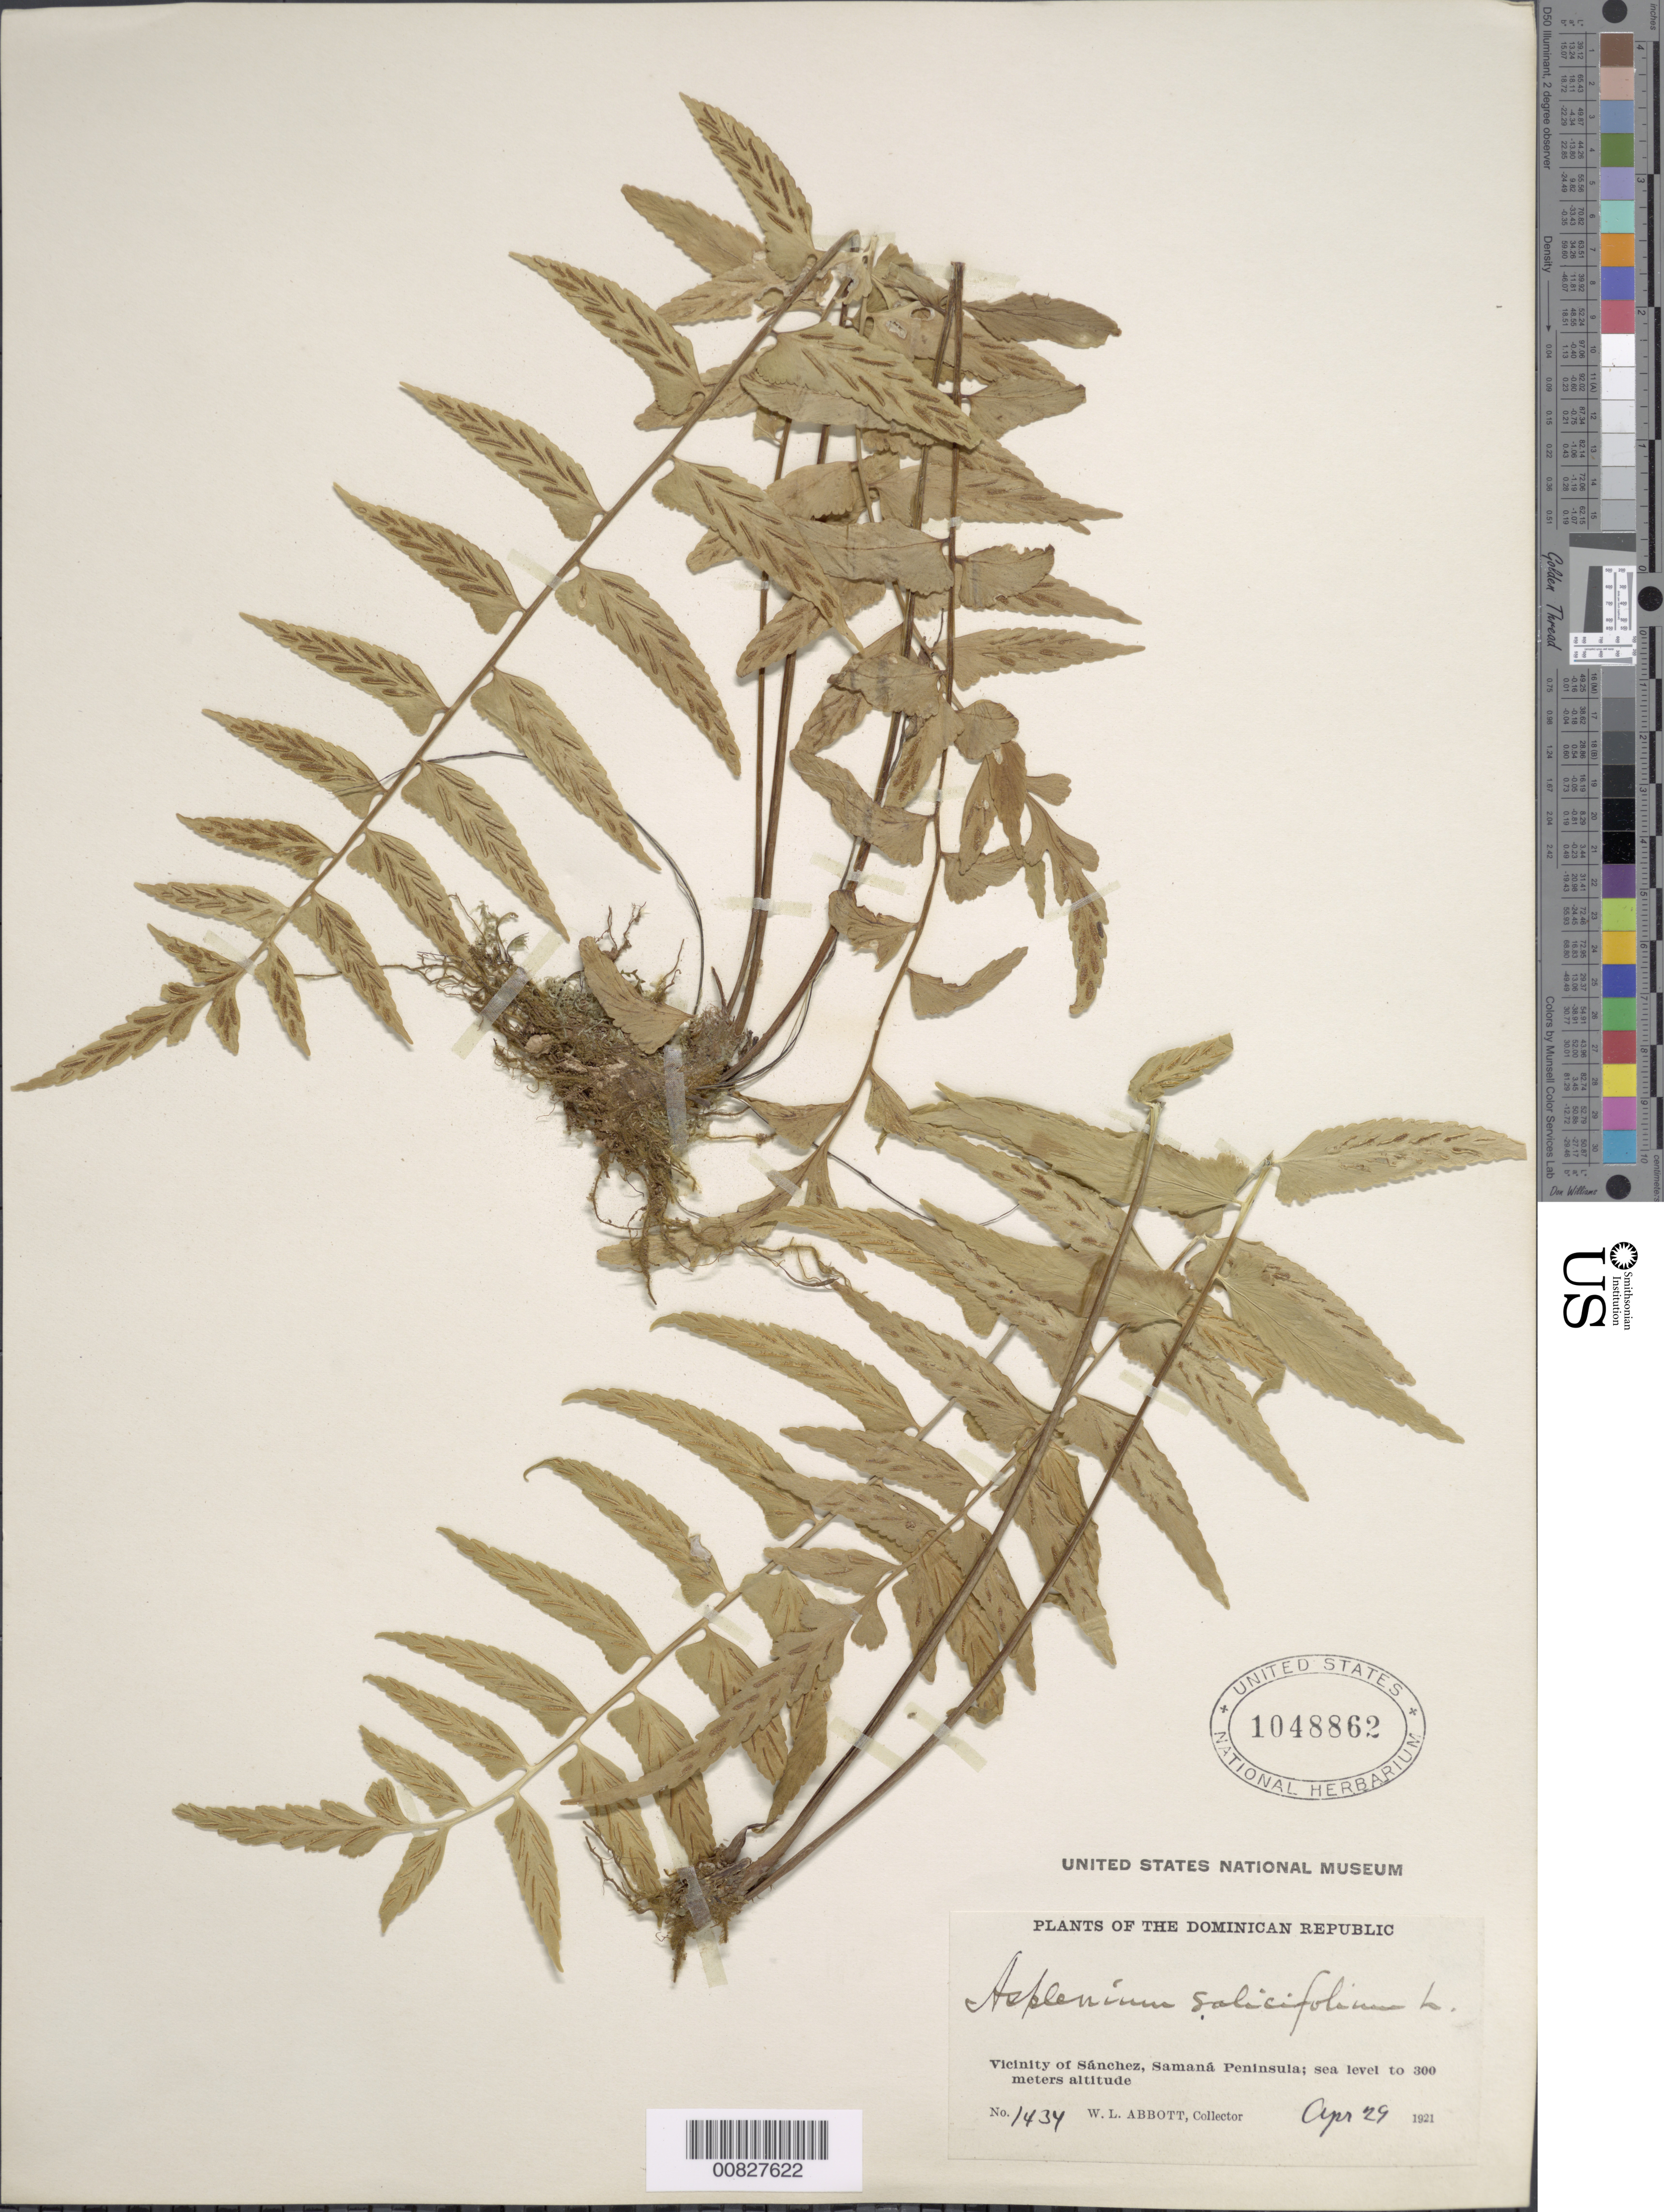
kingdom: Plantae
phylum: Tracheophyta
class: Polypodiopsida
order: Polypodiales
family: Aspleniaceae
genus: Asplenium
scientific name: Asplenium salicifolium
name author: L.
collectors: W. L. Abbott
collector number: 1434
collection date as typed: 29 Apr 1921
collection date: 1921-04-29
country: Dominican Republic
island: Hispaniola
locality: Sánchez vicinity, Samaná Penincula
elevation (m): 0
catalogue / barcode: US 1048862